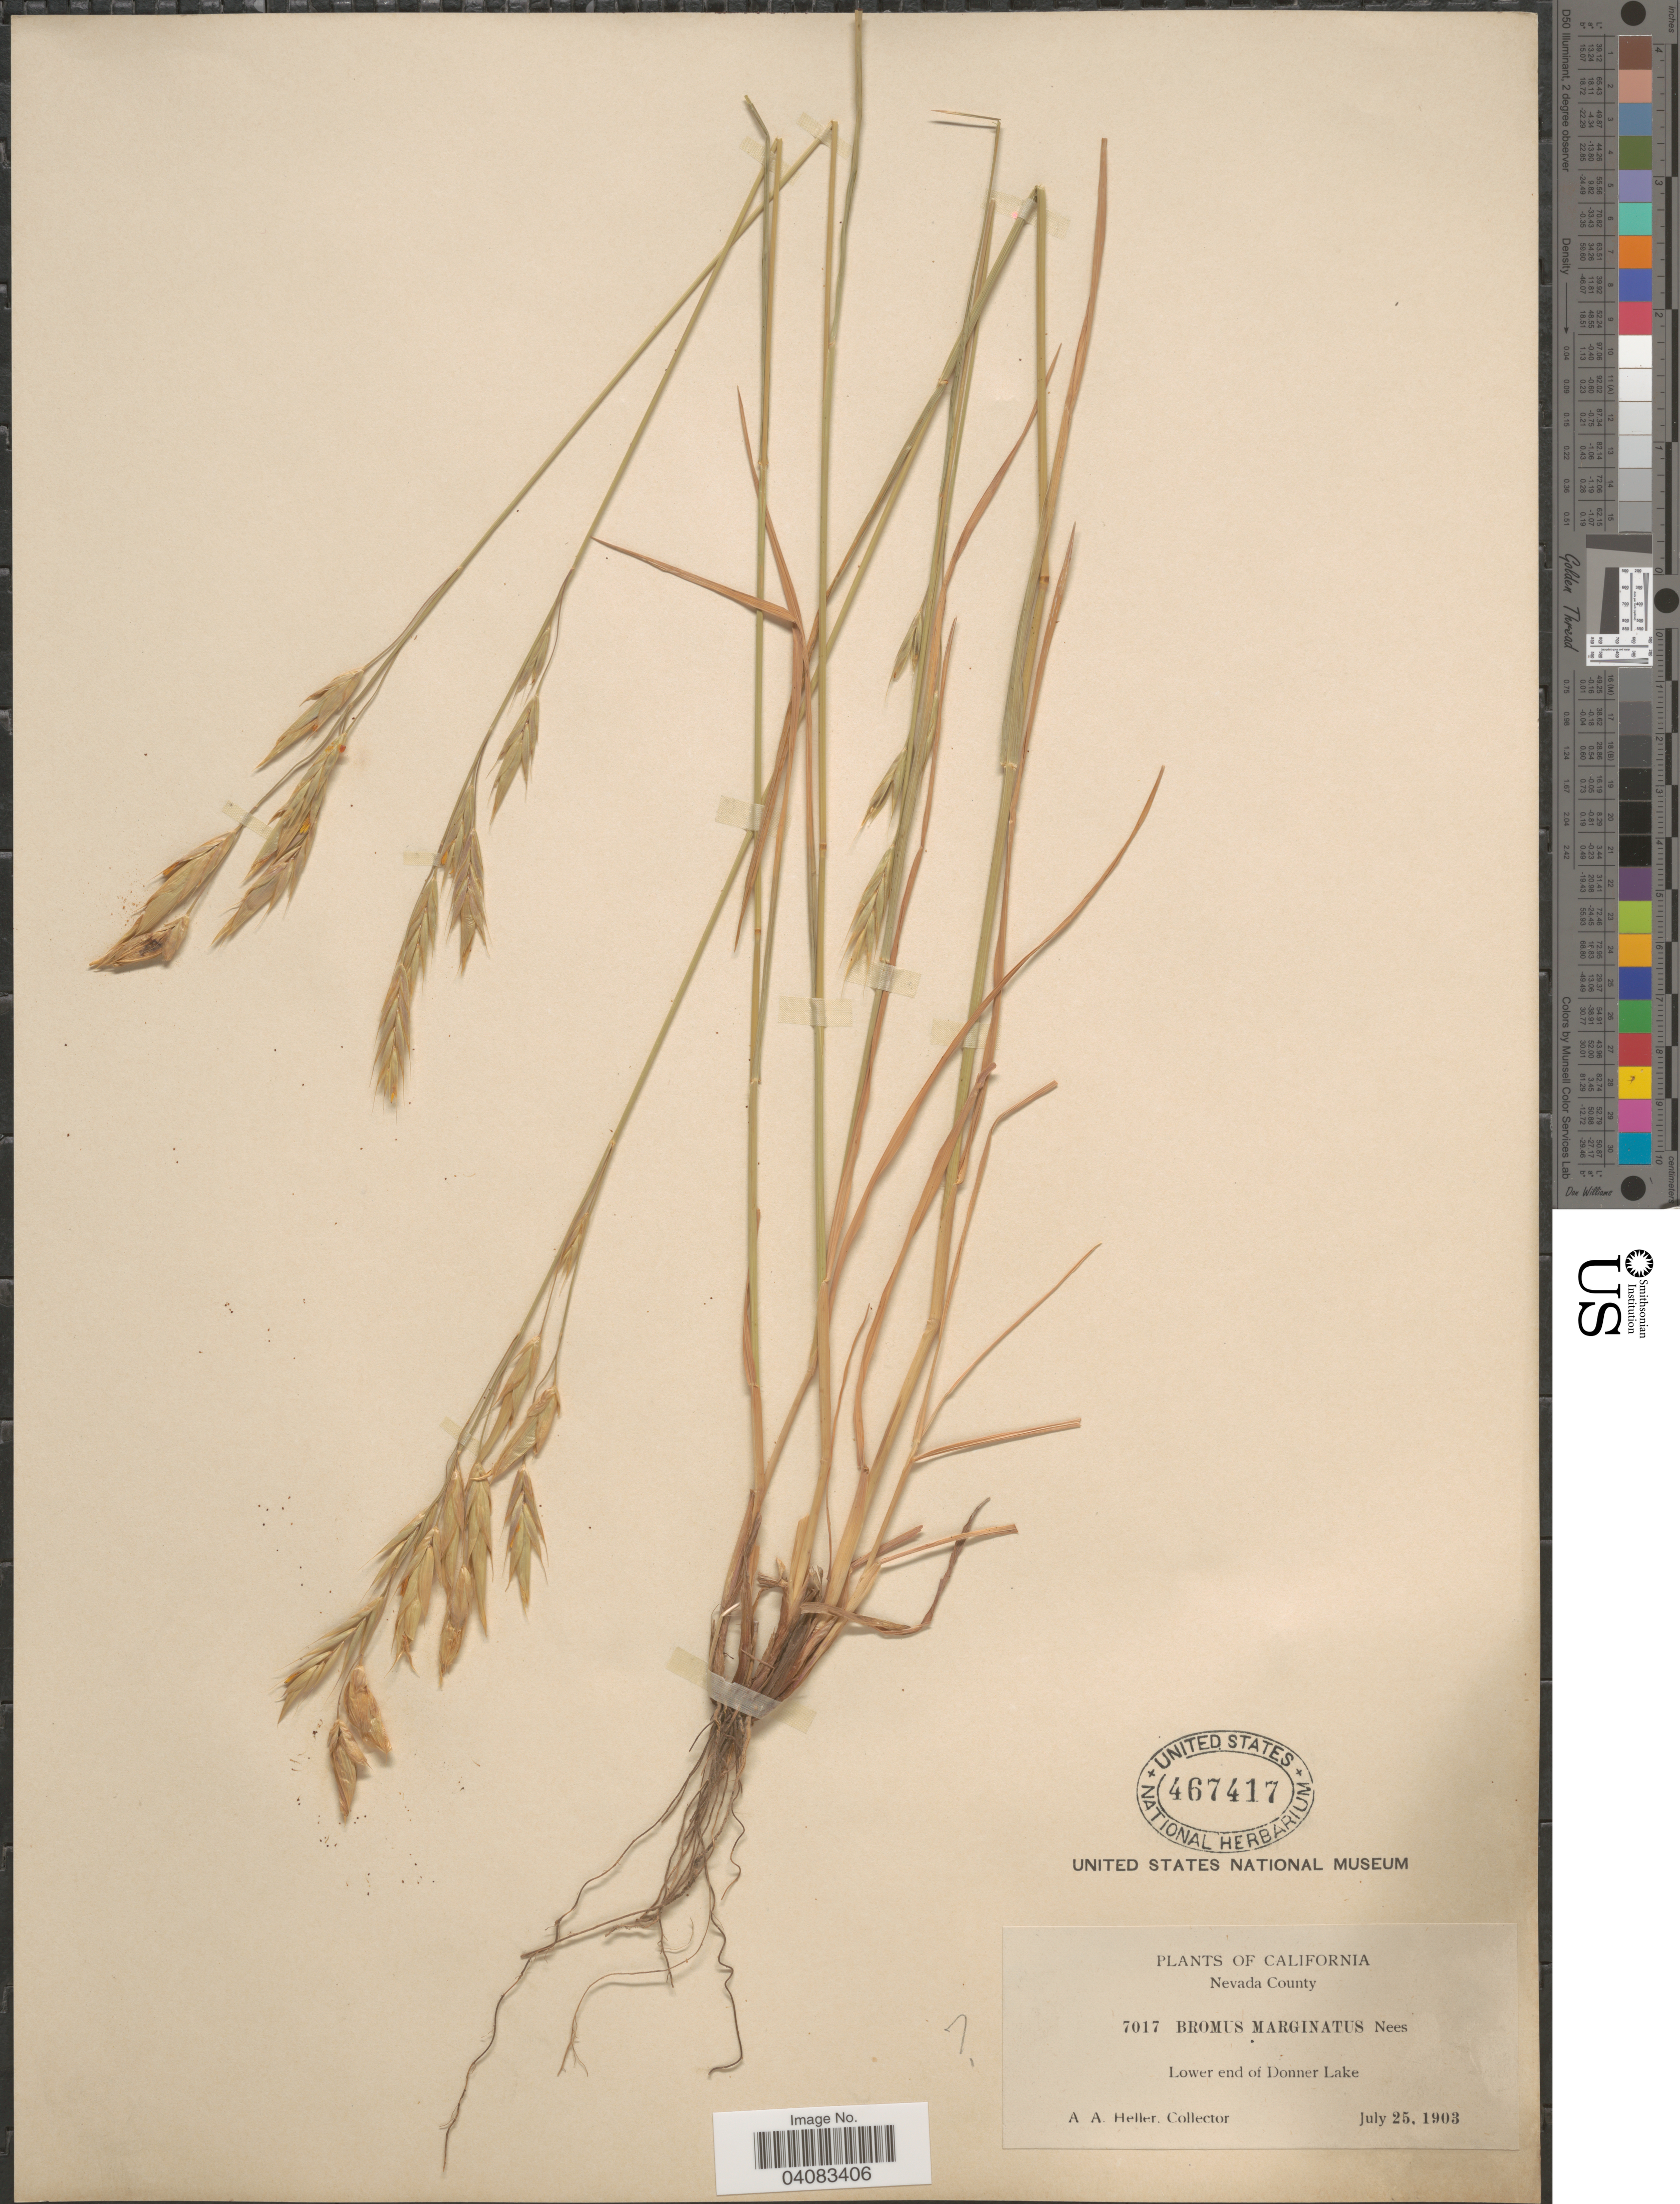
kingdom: Plantae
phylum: Tracheophyta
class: Liliopsida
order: Poales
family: Poaceae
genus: Bromus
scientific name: Bromus marginatus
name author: Nees ex Steud.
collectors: A. A. Heller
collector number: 7017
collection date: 1903-07-25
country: United States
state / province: California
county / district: Nevada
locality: Nevada County. Lower end of Donner Lake.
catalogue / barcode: US 467417